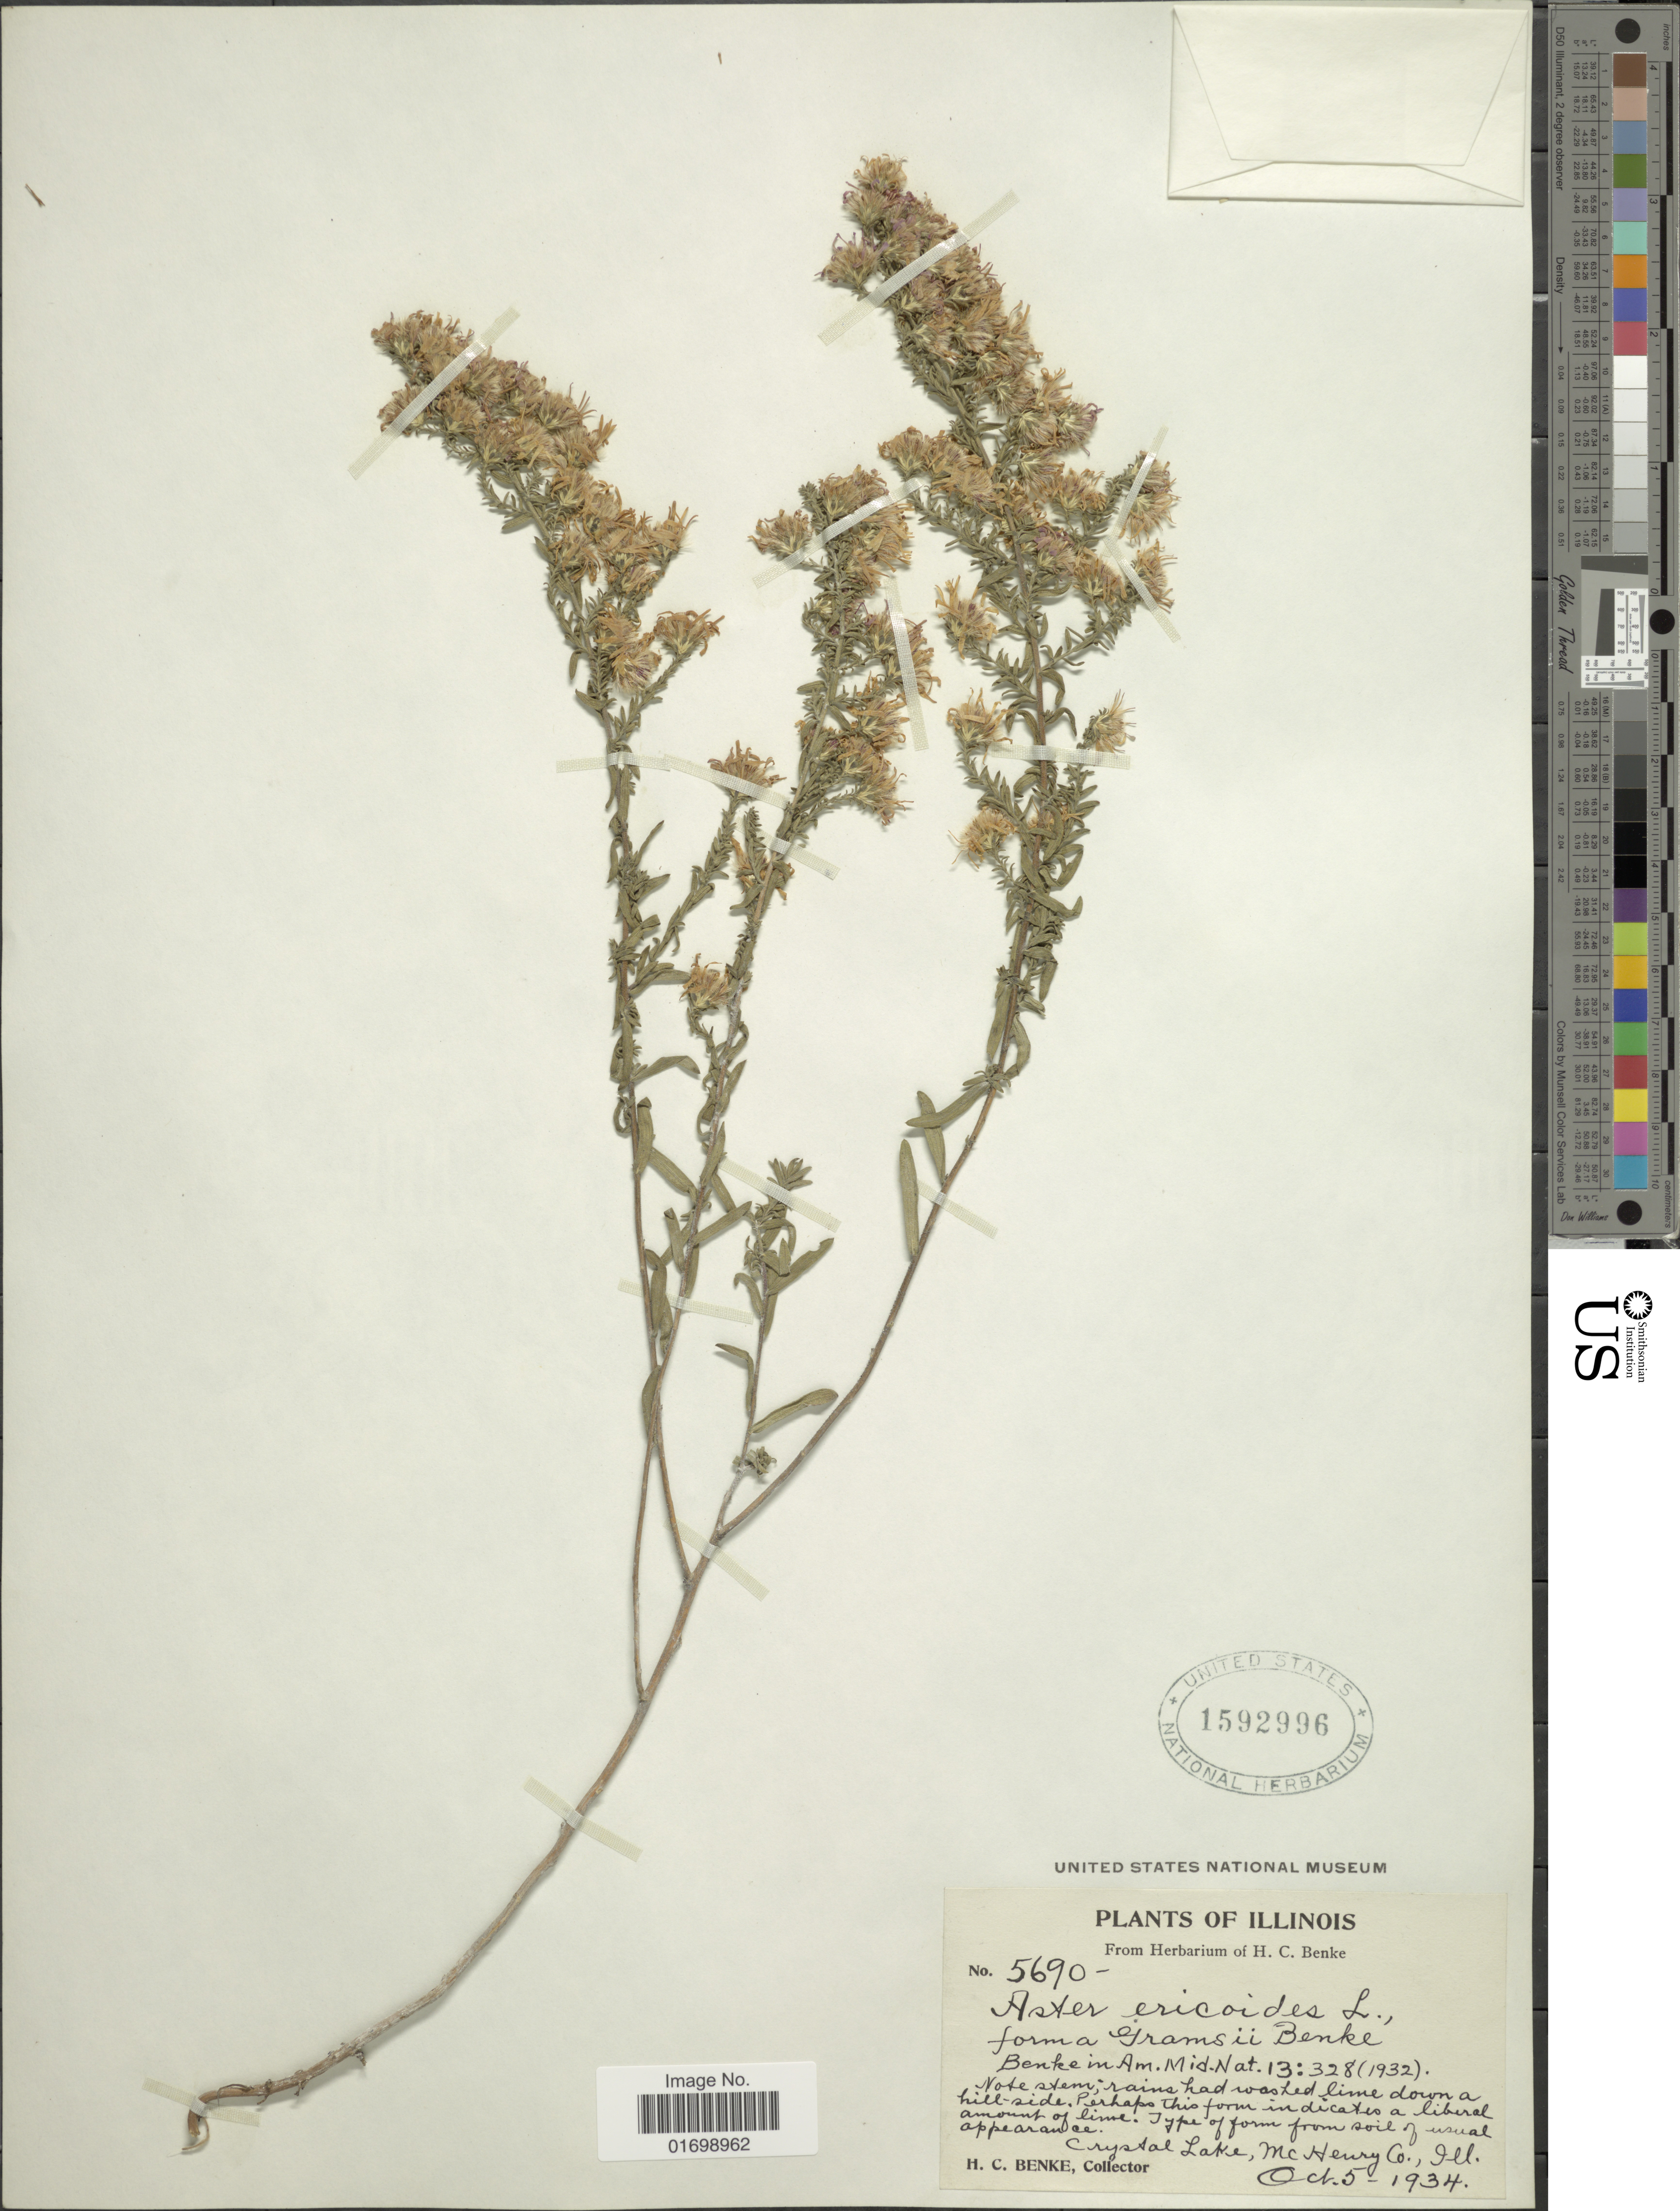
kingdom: Plantae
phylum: Tracheophyta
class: Magnoliopsida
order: Asterales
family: Asteraceae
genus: Symphyotrichum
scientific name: Symphyotrichum ericoides f. gramsii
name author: (Benke) G. Wilh. & Rericha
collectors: H. Benke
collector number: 5690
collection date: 1934-10-05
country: United States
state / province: Illinois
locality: Crystal Lake, McHenry Co.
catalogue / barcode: US 1592996